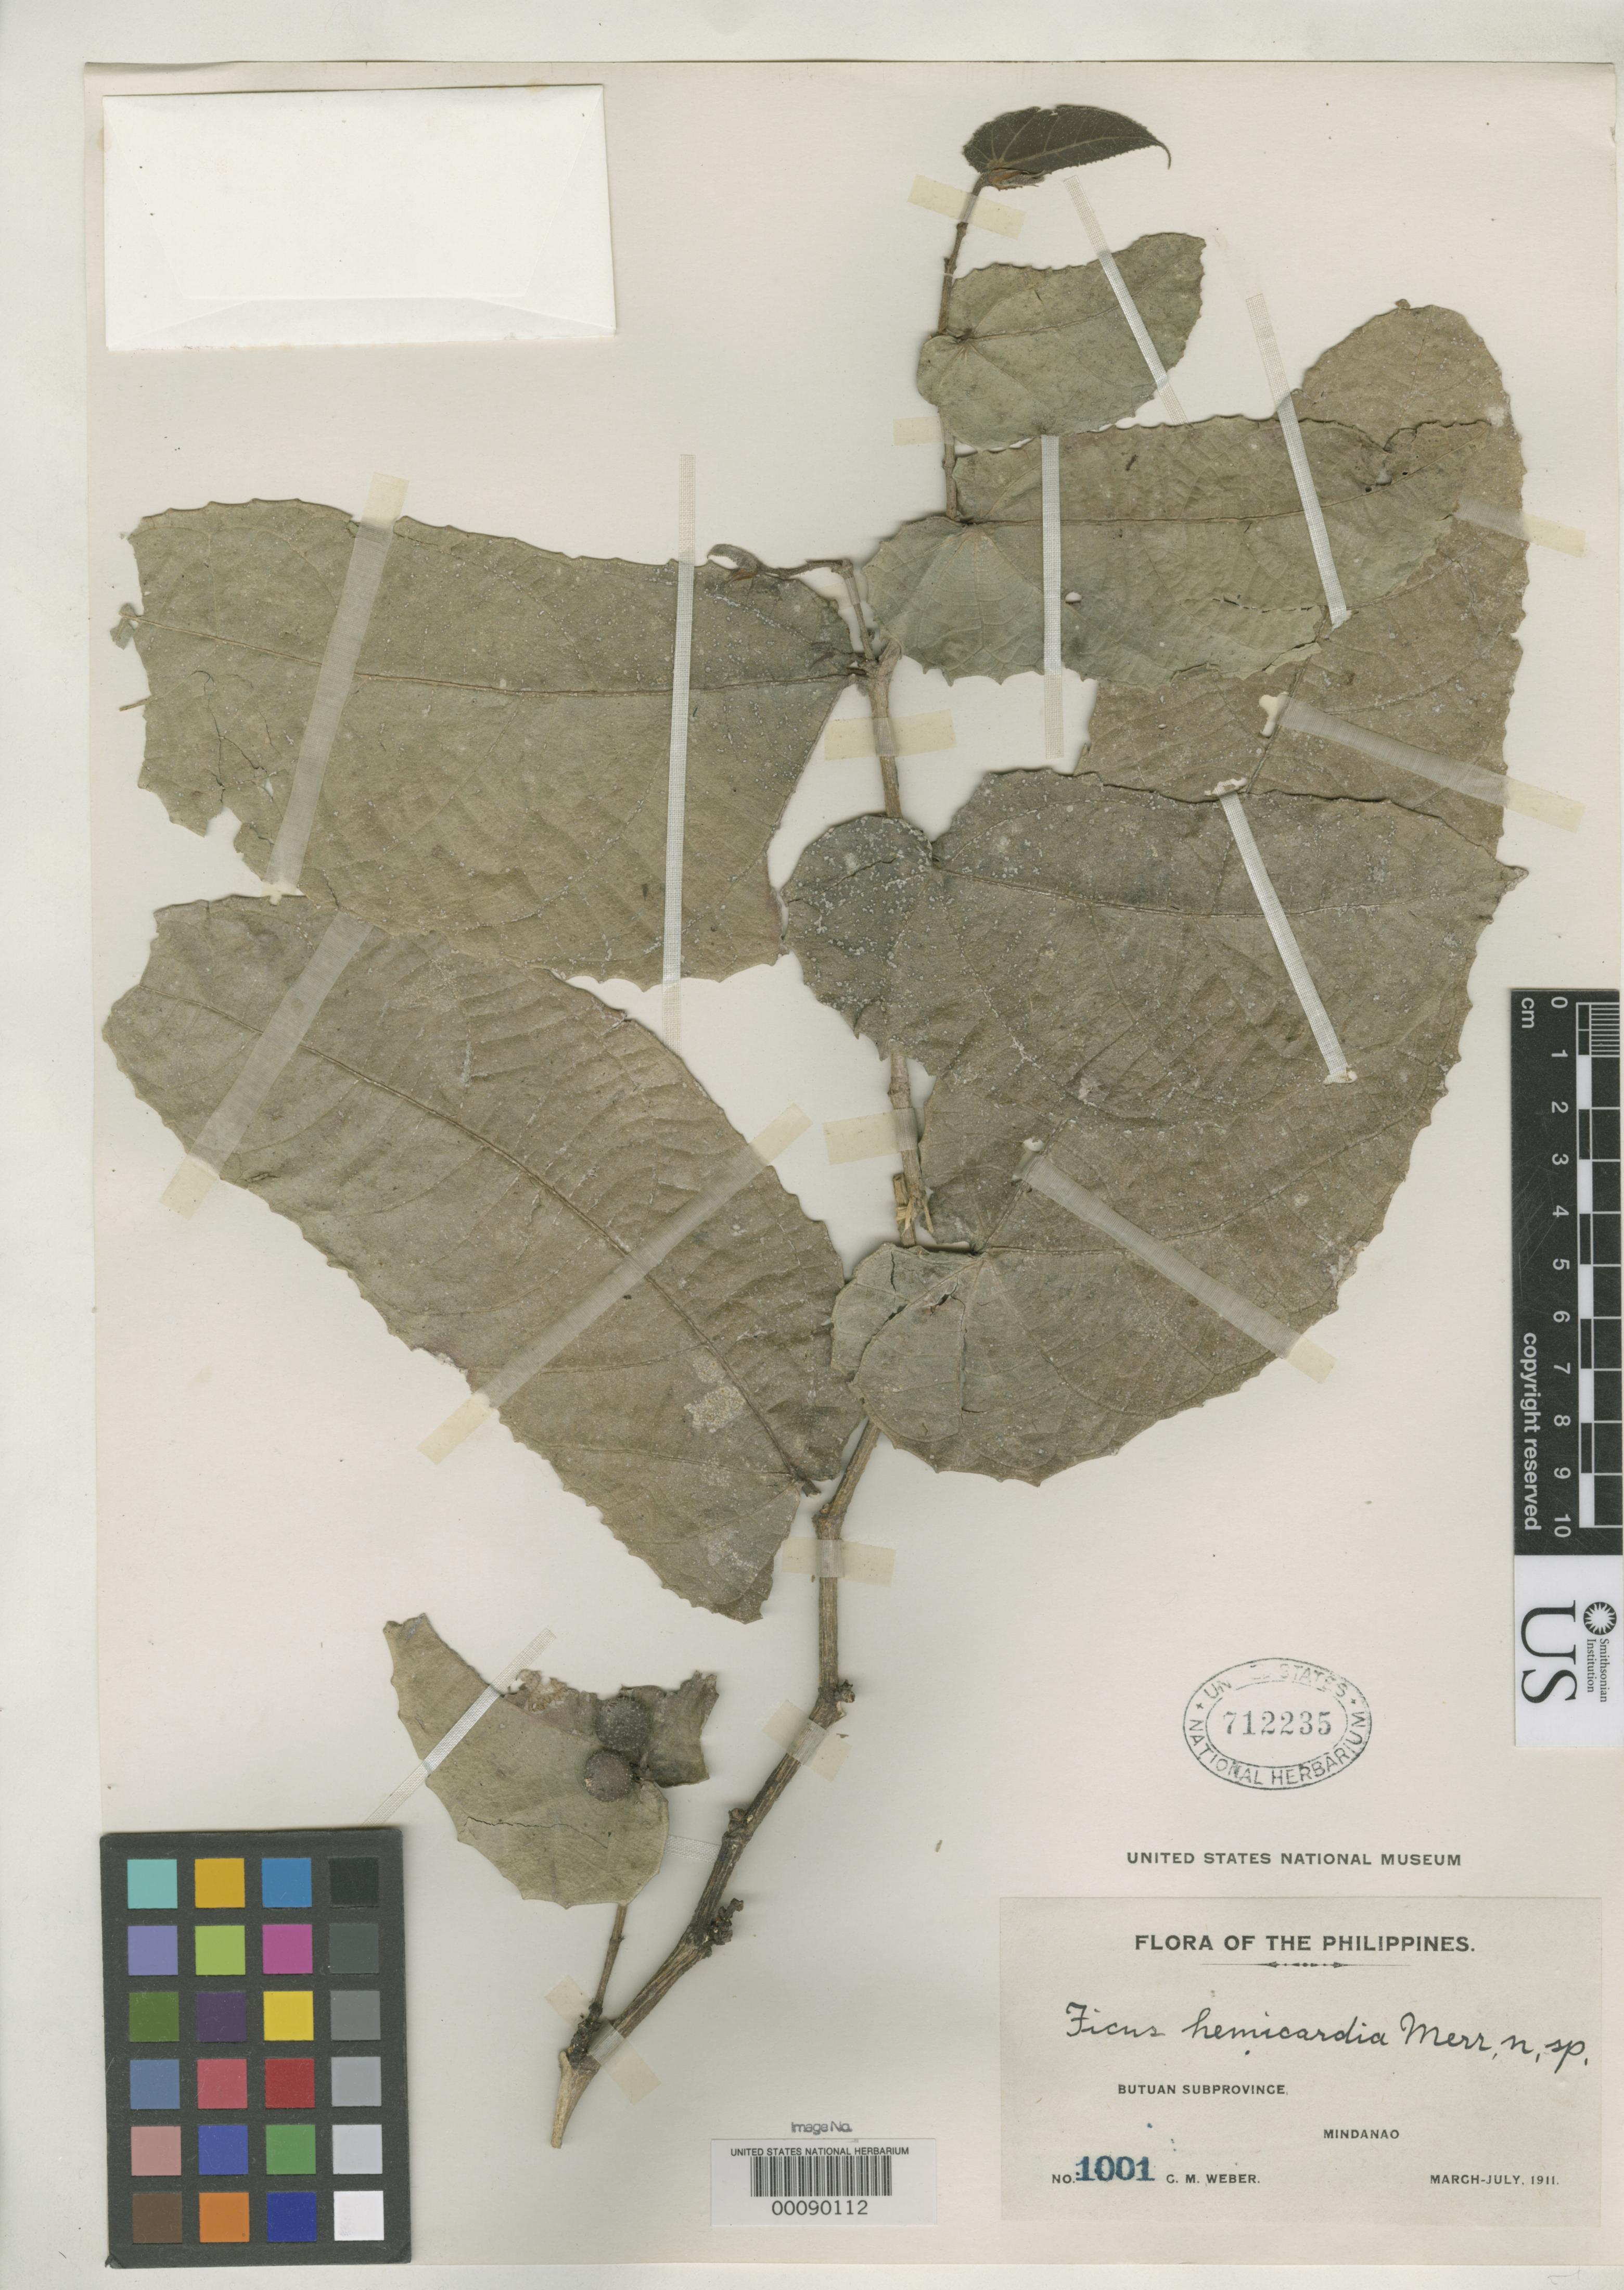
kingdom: Plantae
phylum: Tracheophyta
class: Magnoliopsida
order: Rosales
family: Moraceae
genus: Ficus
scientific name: Ficus hemicardia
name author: Merr.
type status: Isotype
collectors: C. M. Weber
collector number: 1001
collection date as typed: Mar 1911 to -- Jul 1911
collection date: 1911-03/1911-07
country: Philippines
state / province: Caraga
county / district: Agusan del Norte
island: Mindanao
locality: Butuan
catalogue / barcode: US 712235